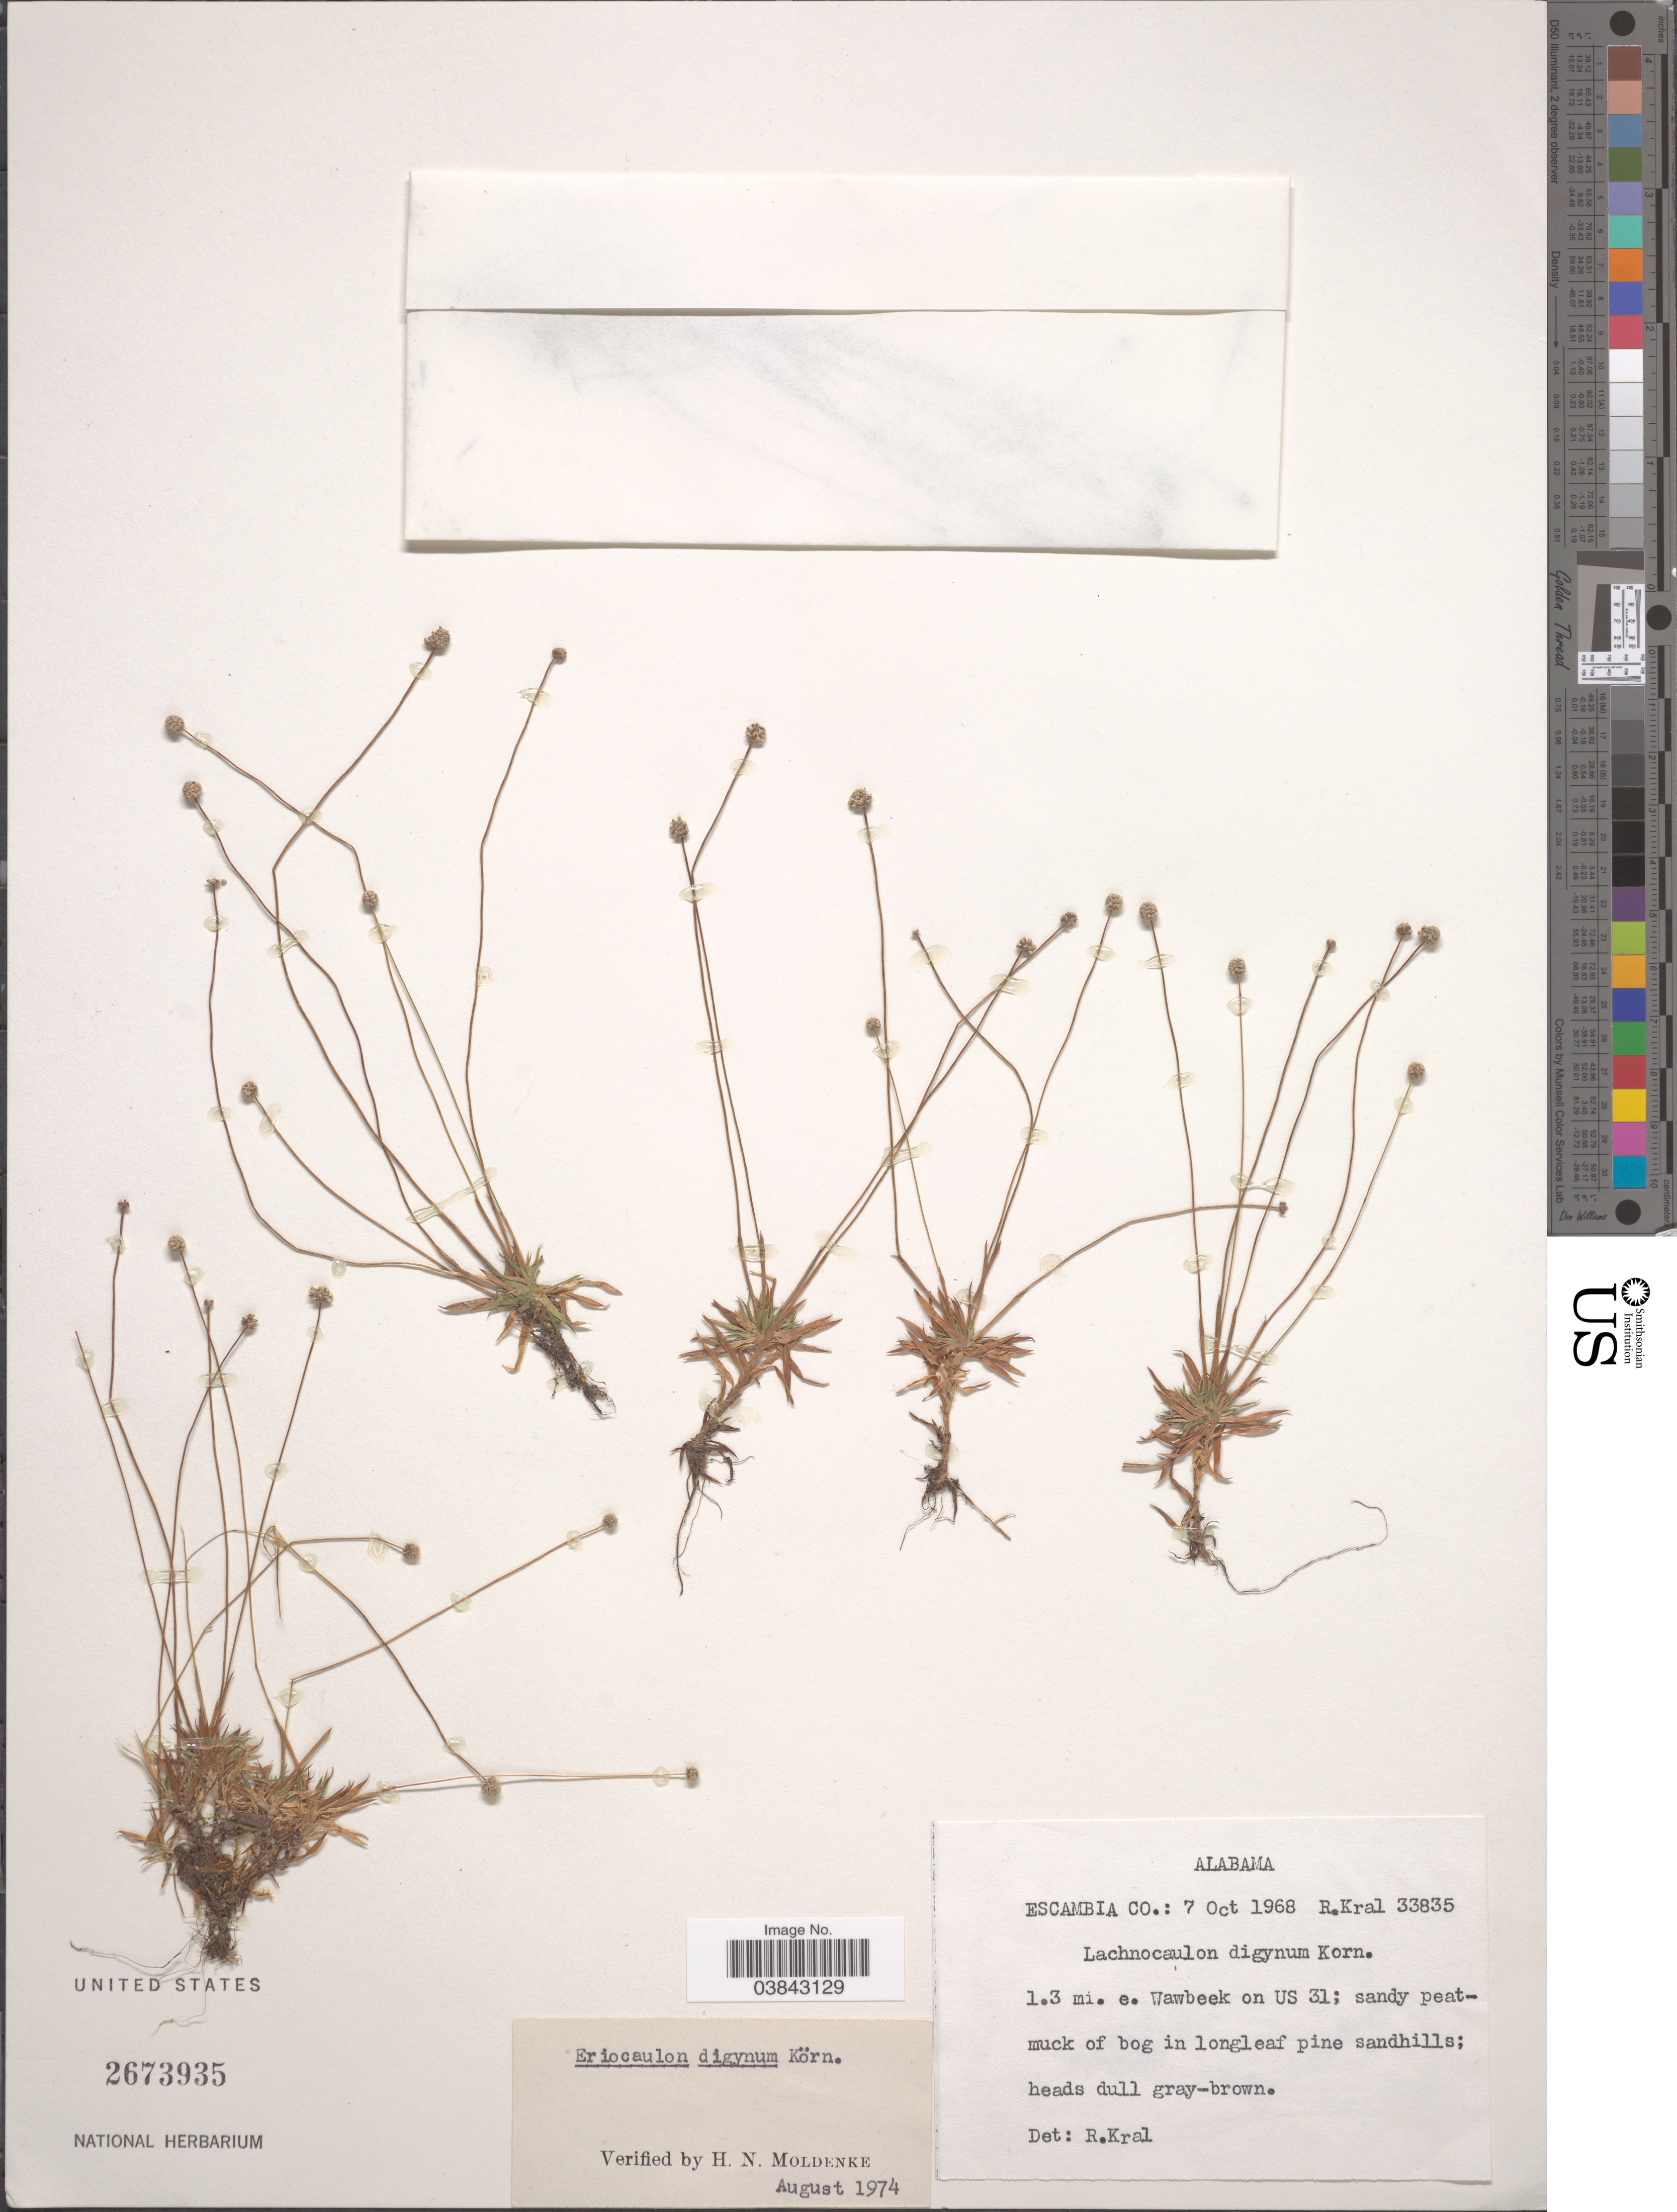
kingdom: Plantae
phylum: Tracheophyta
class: Liliopsida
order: Poales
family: Eriocaulaceae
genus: Eriocaulon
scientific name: Eriocaulon digynum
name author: Körn.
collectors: R. Kral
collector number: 33835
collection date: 1968-10-07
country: United States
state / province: Alabama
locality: Escambia Co. 1.3 mi. e, Wawbeek on US 31.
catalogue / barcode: US 2673935